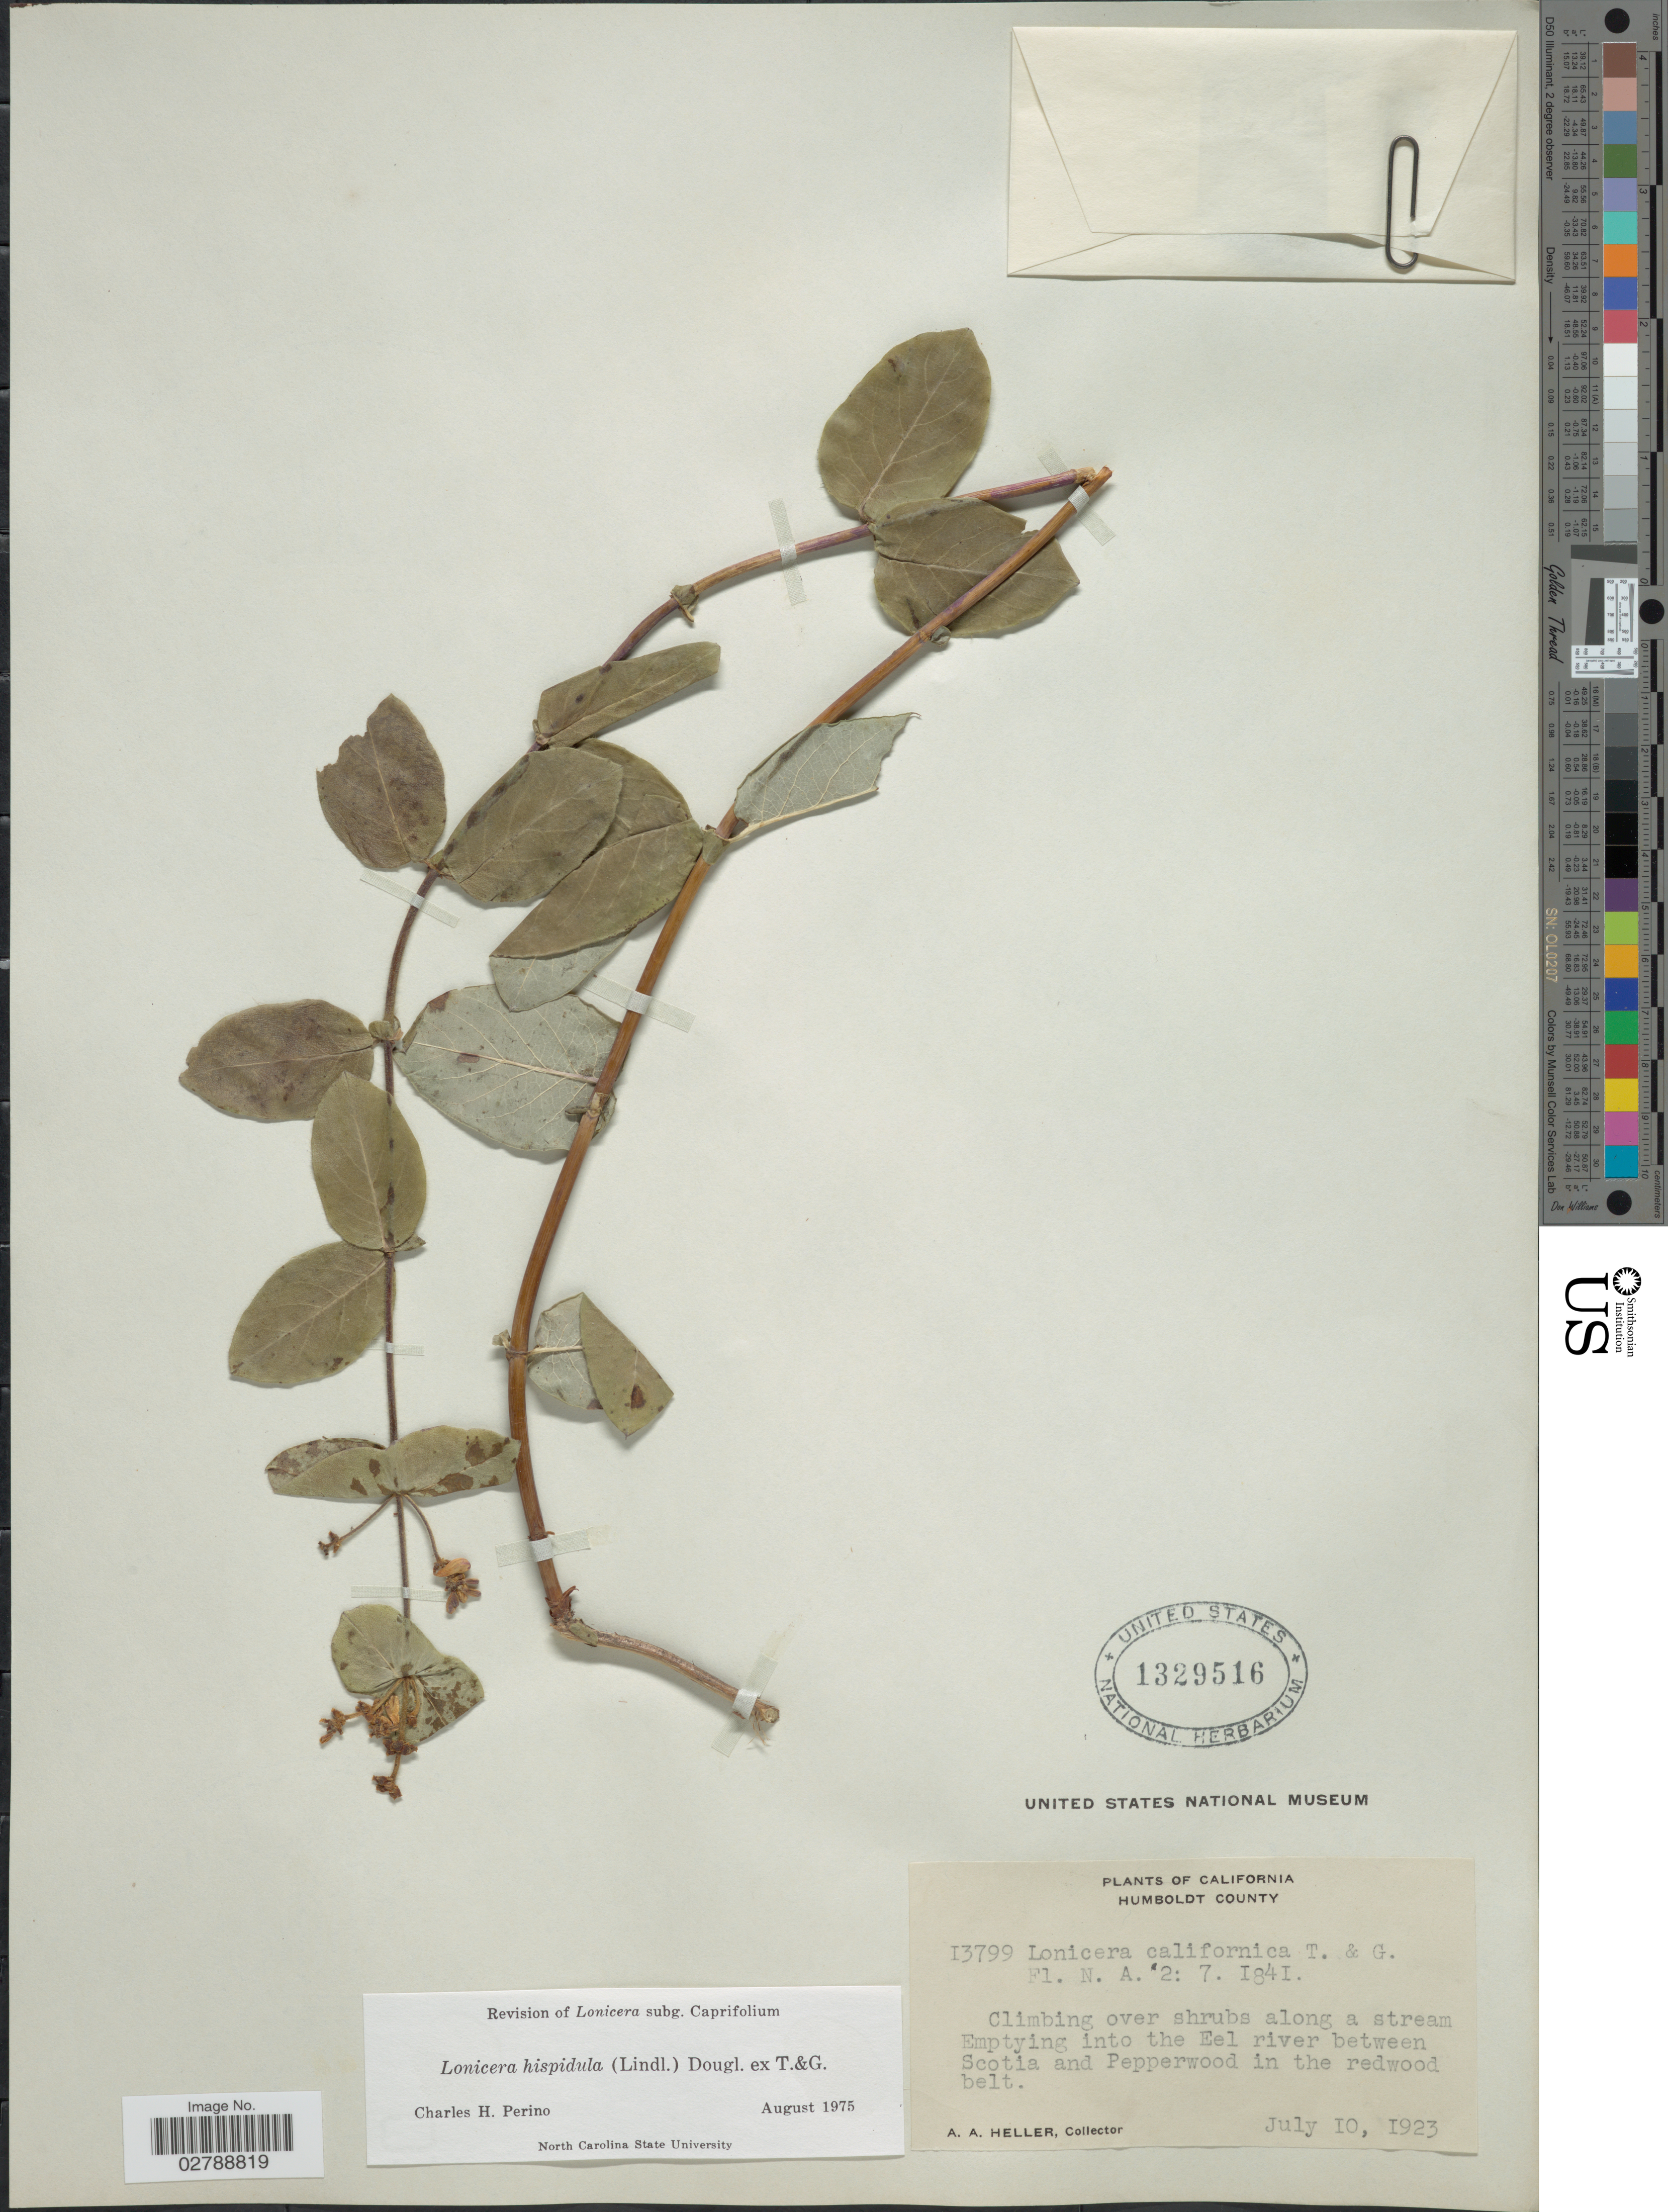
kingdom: Plantae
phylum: Tracheophyta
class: Magnoliopsida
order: Dipsacales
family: Caprifoliaceae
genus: Lonicera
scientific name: Lonicera californica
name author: Torr. & A. Gray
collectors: A. A. Heller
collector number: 13799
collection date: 1923-07-10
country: United States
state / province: California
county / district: Humboldt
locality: Humboldt County. along a stream Emptying into the Eel river between Scotia and Pepperwood in the redwood belt.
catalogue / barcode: US 1329516